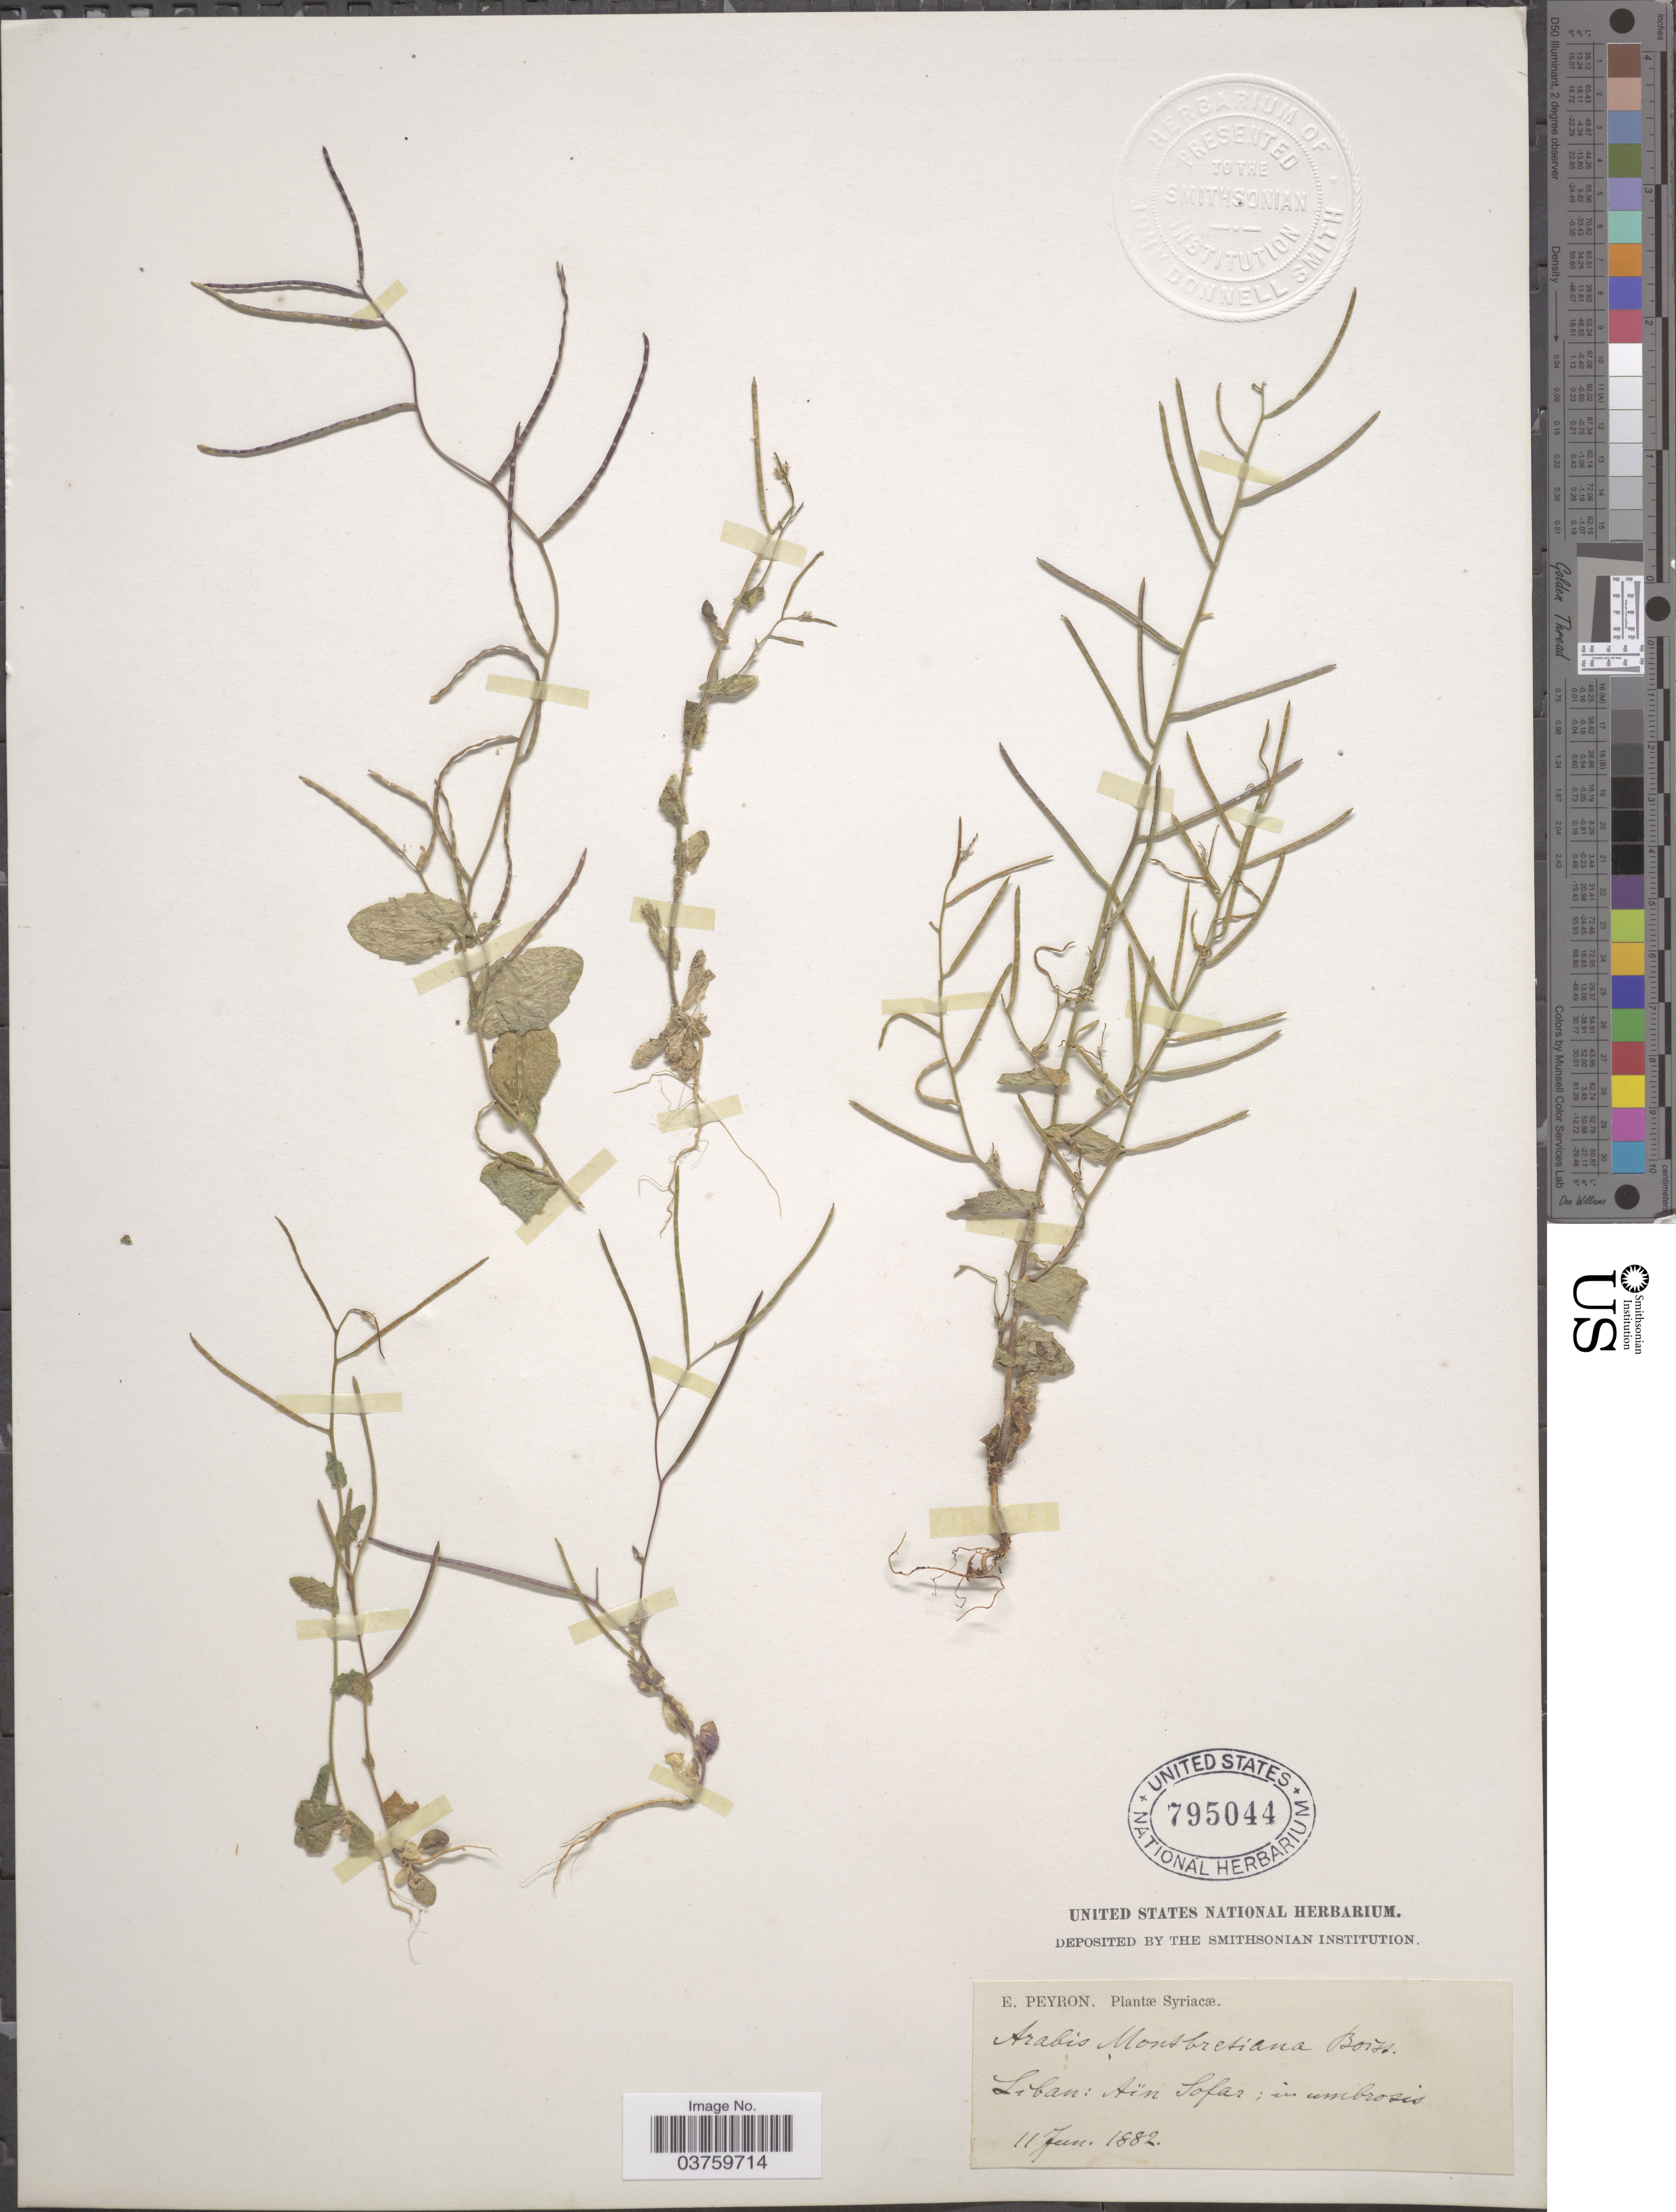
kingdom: Plantae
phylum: Tracheophyta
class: Magnoliopsida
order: Brassicales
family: Brassicaceae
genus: Arabis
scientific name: Arabis nova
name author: Vill.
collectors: E. Peyron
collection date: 1882-06-11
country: Syria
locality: Syriacæ. Liban: Aïn Soflar; in umbrosis.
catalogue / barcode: US 795044